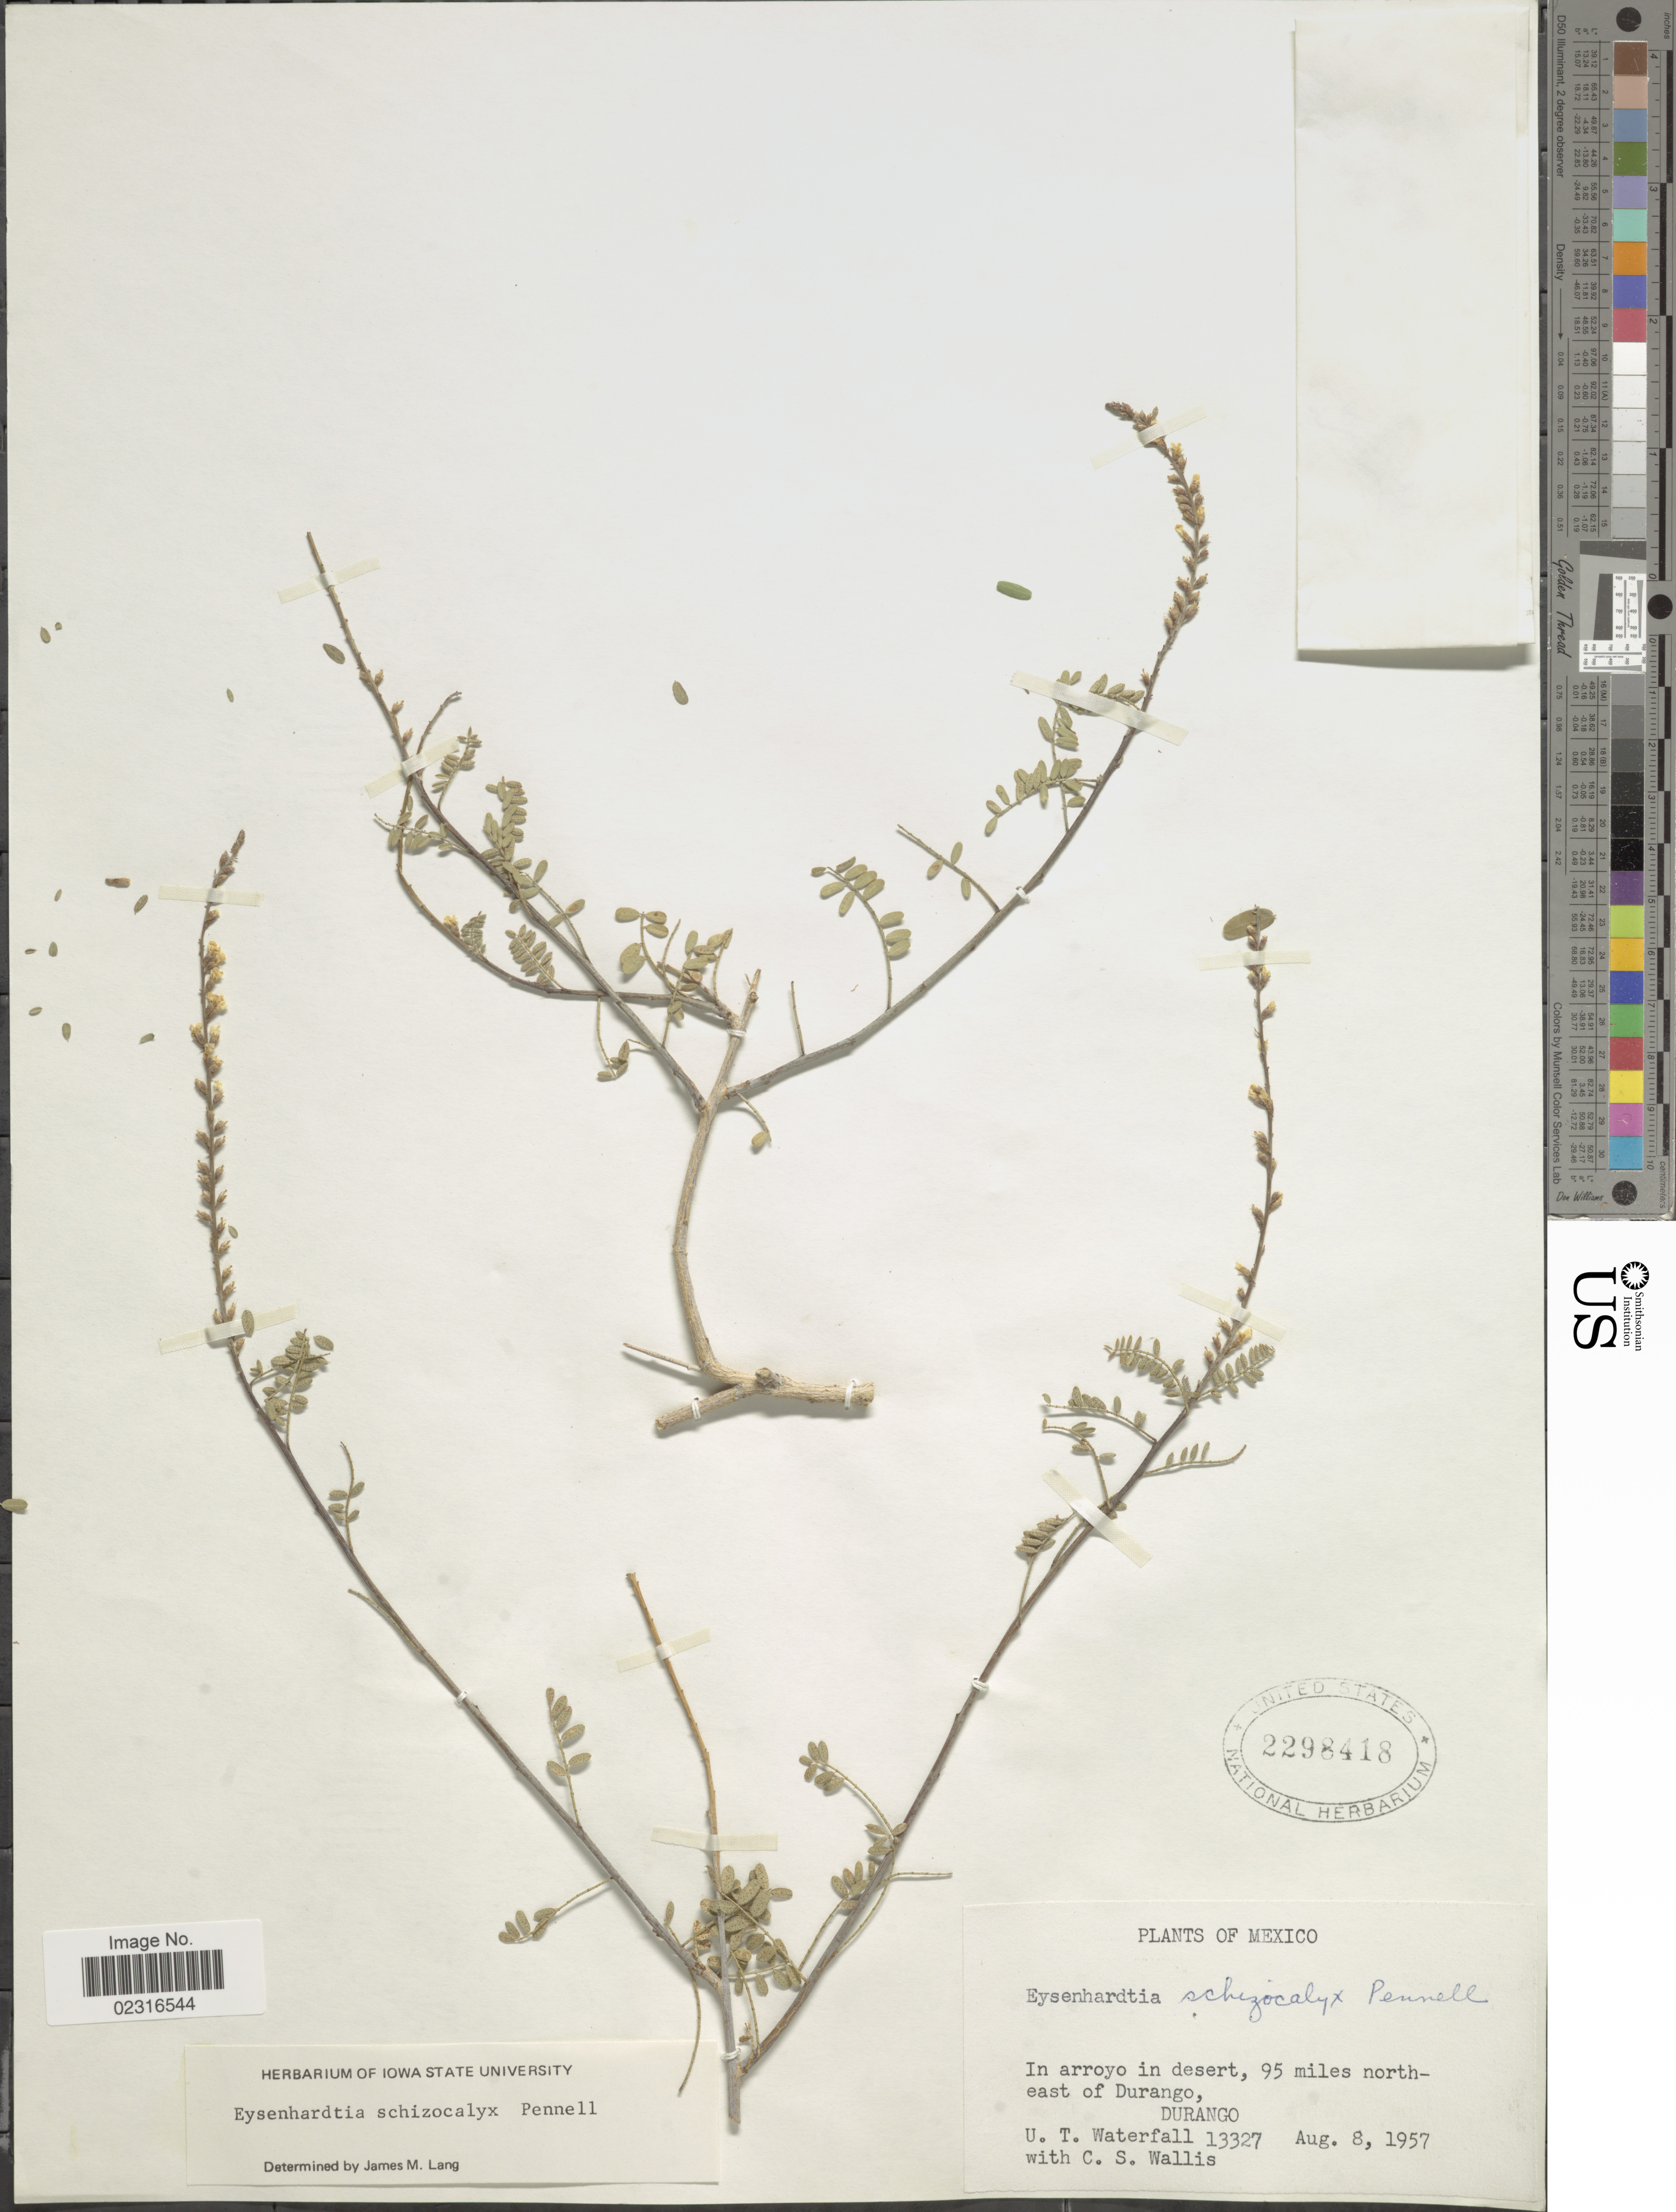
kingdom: Plantae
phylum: Tracheophyta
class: Magnoliopsida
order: Fabales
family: Fabaceae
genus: Eysenhardtia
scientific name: Eysenhardtia schizocalyx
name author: Pennell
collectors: U. T. Waterfall & C. S. Wallis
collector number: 13327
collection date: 1957-08-08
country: Mexico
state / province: Durango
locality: In arroyo desert, 95 miles northeast of Durango.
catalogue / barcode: US 2298418